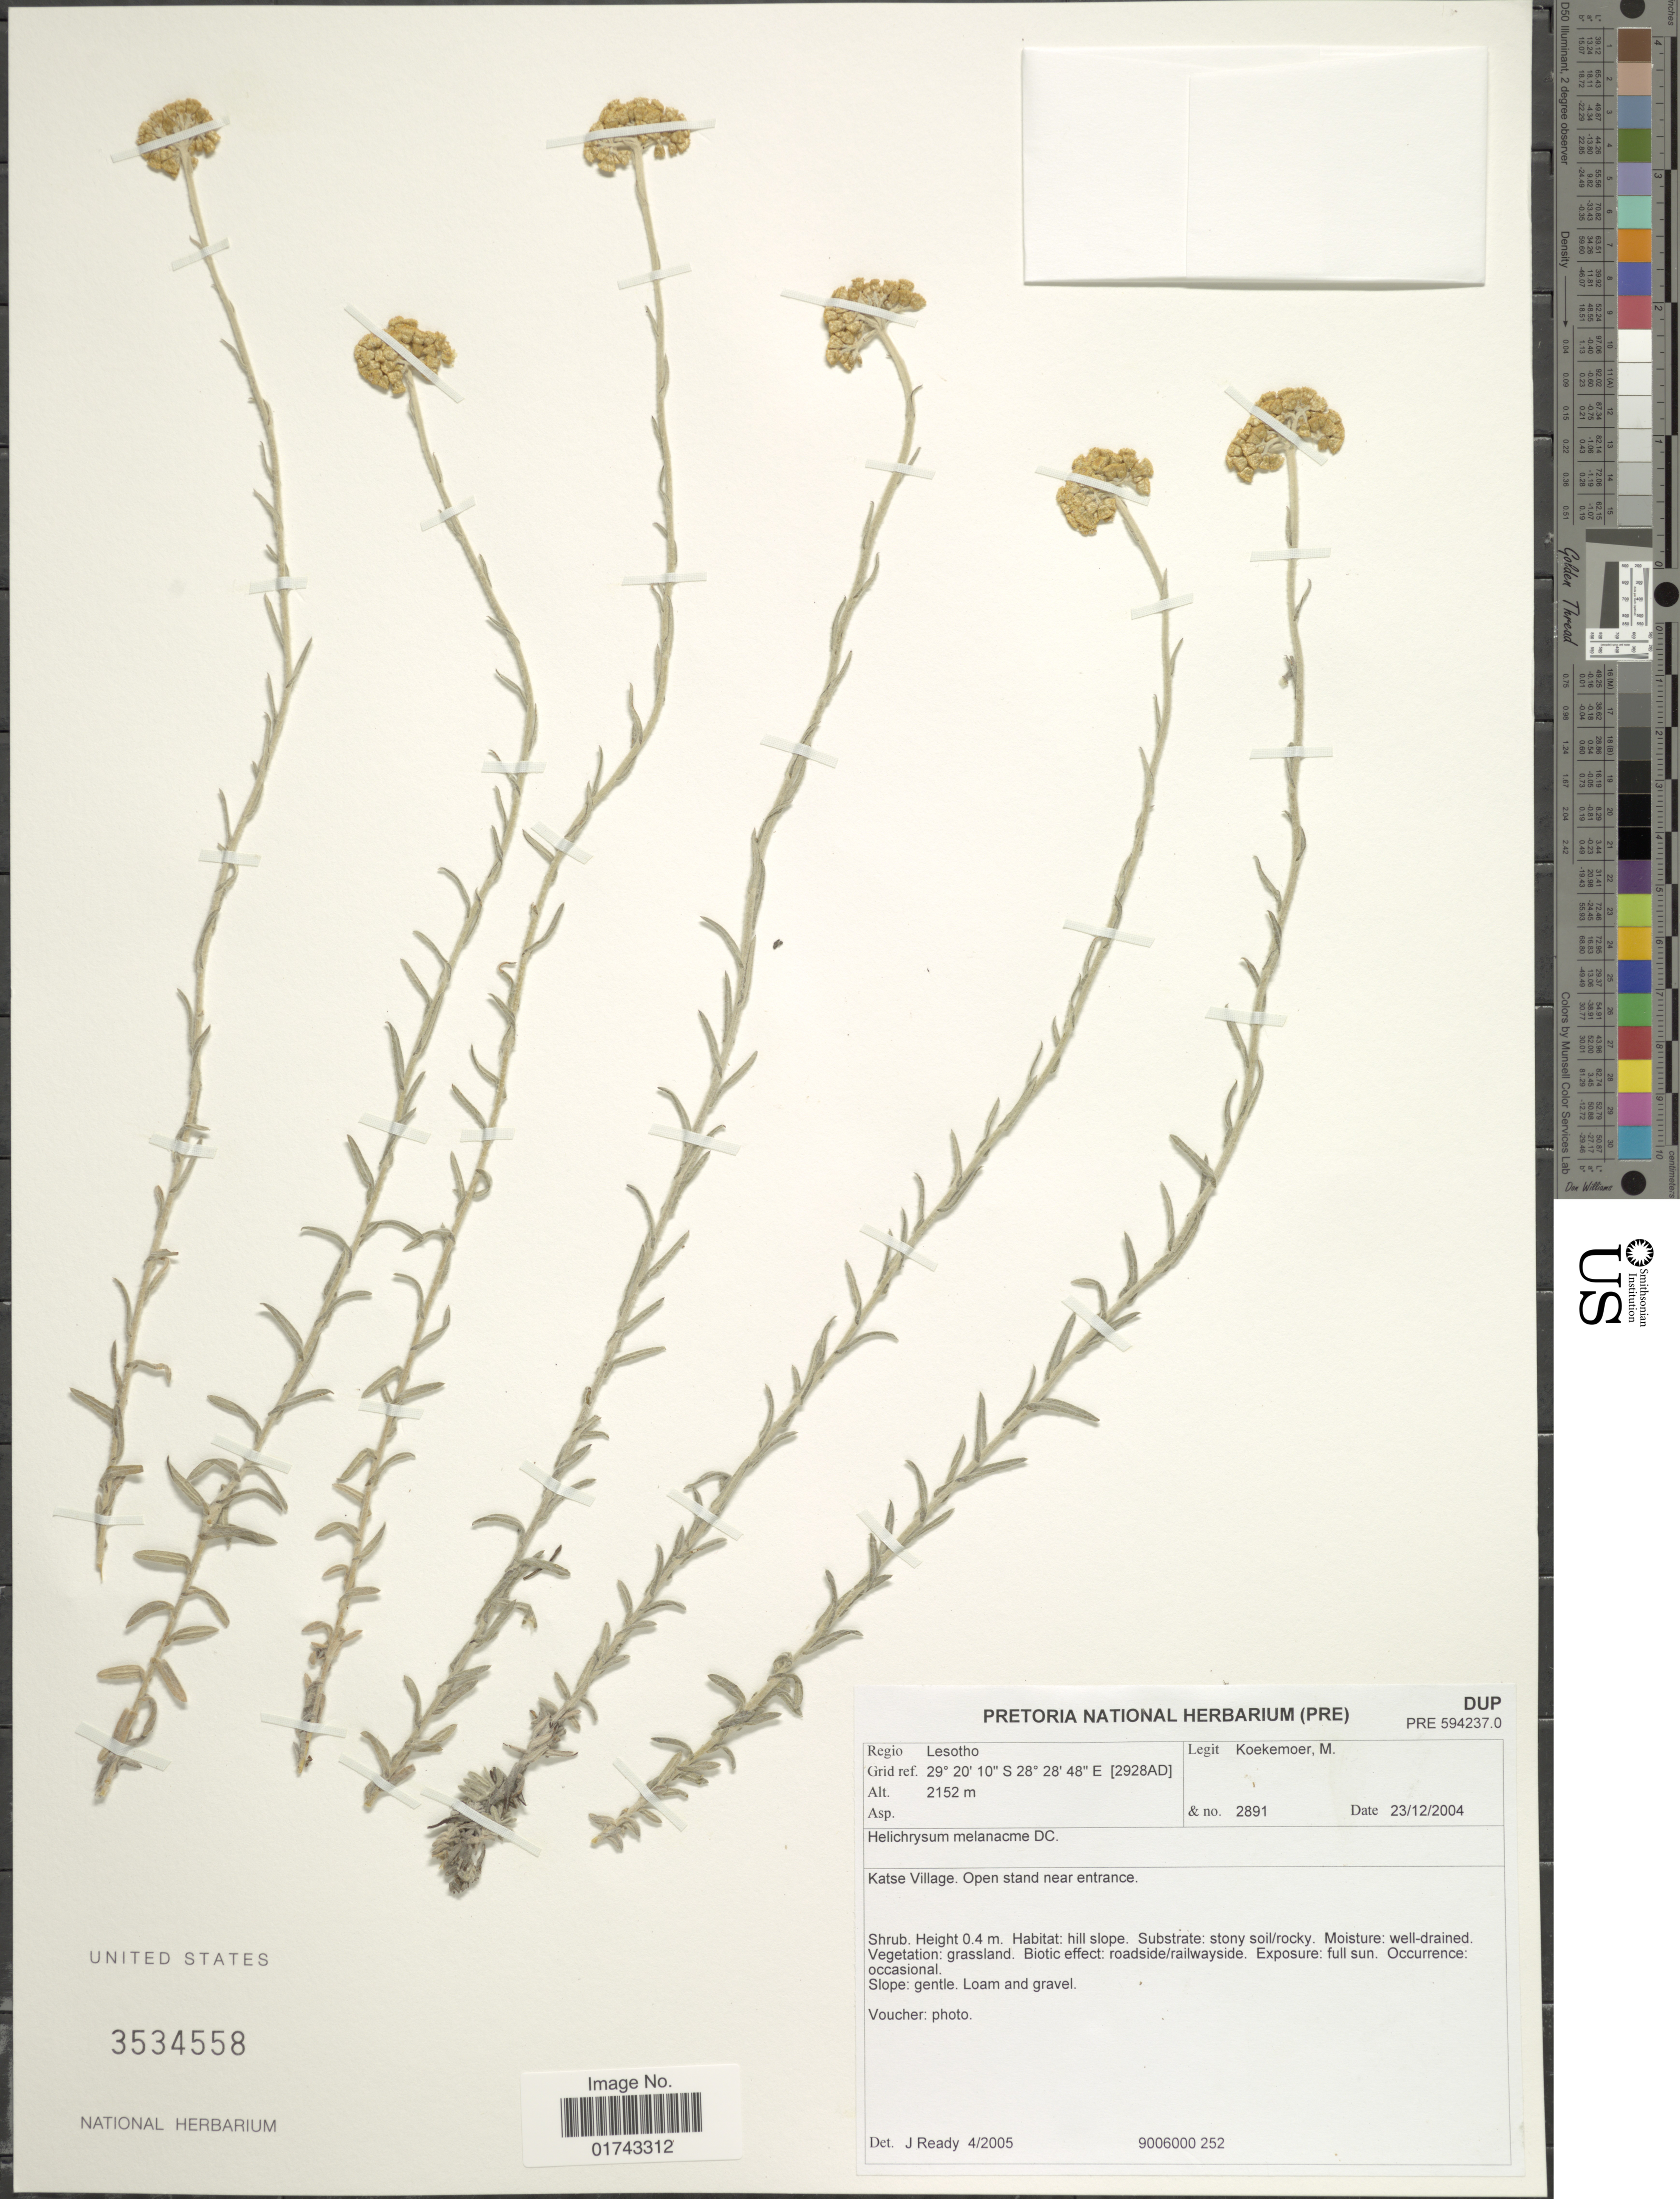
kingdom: Plantae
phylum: Tracheophyta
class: Magnoliopsida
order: Asterales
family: Asteraceae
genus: Helichrysum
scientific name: Helichrysum melanacme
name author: DC.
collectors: M. Koekemoer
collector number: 2891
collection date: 2004-12-23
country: Lesotho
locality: Regio Lesotho, Grid ref. [2928AD], Katse Village, Open stand near entrance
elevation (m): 2152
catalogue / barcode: US 3534558